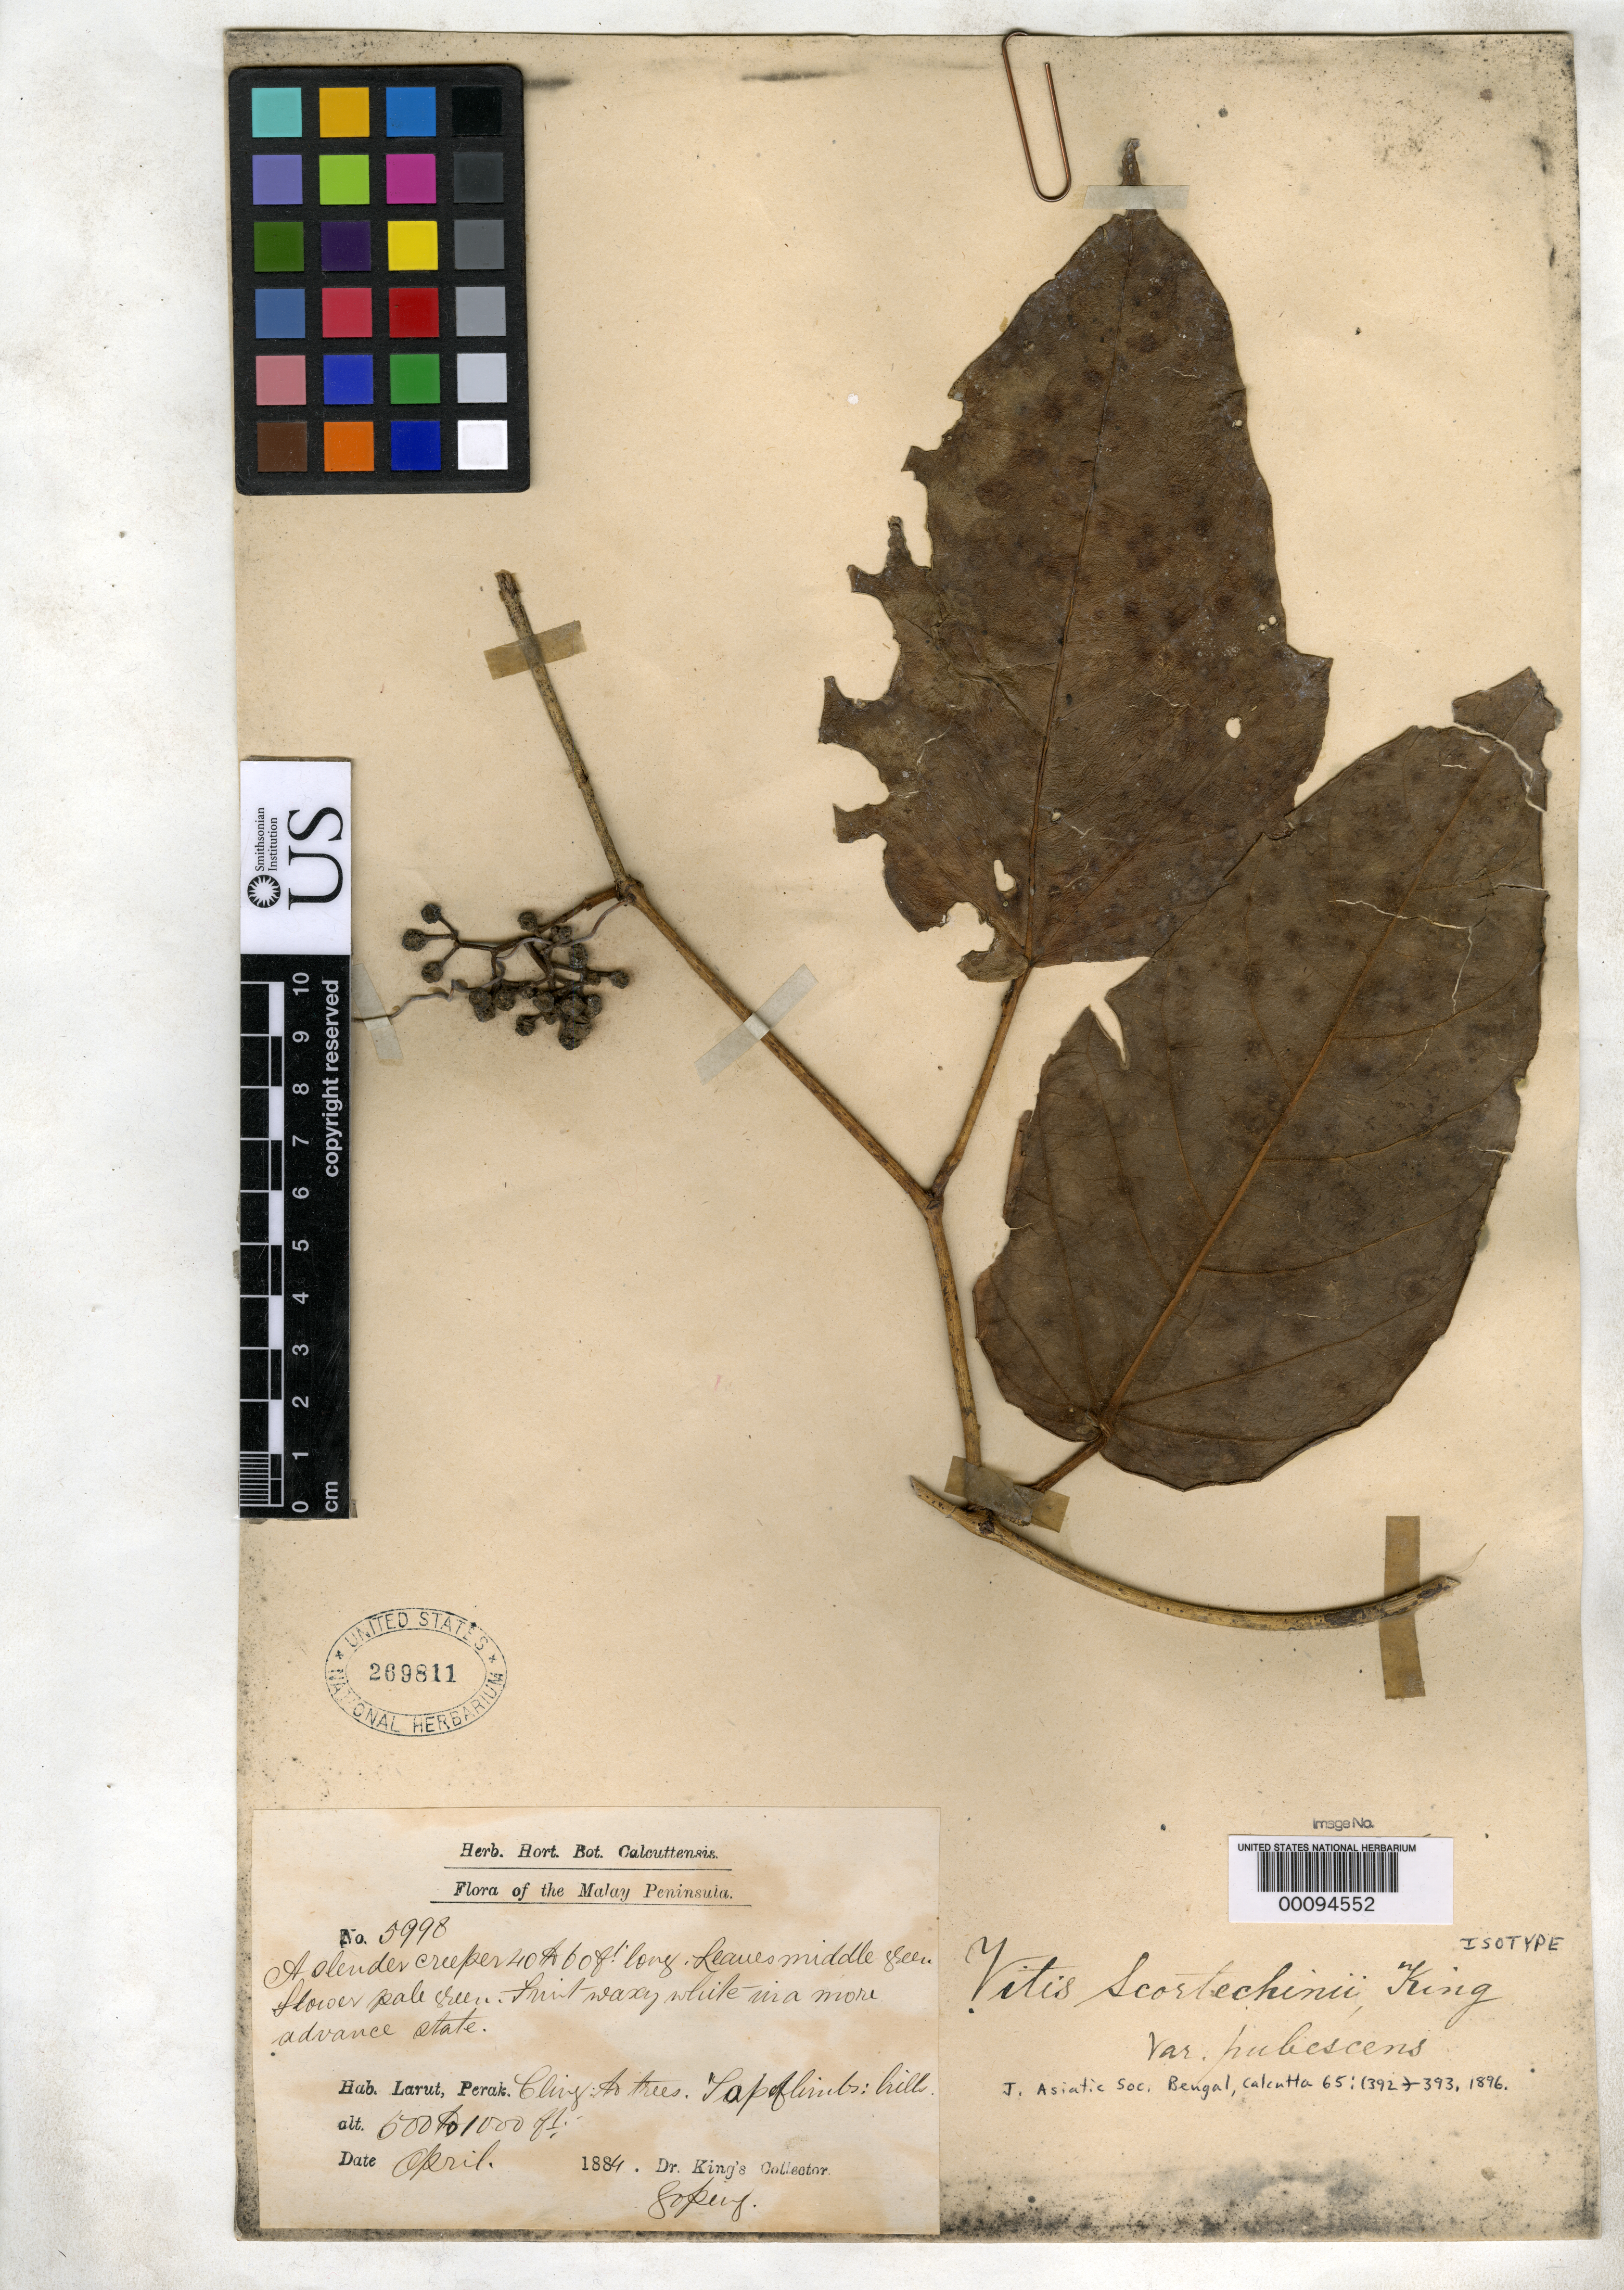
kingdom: Plantae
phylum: Tracheophyta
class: Magnoliopsida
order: Vitales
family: Vitaceae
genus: Vitis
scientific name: Vitis scortechinii var. pubescens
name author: King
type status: Isotype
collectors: H. Kunstler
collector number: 5998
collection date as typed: Apr 1886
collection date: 1886-04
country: Malaysia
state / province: Perak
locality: Alt. 500-1000 Ft. [Malay Peninsula]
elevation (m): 152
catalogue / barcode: US 269811